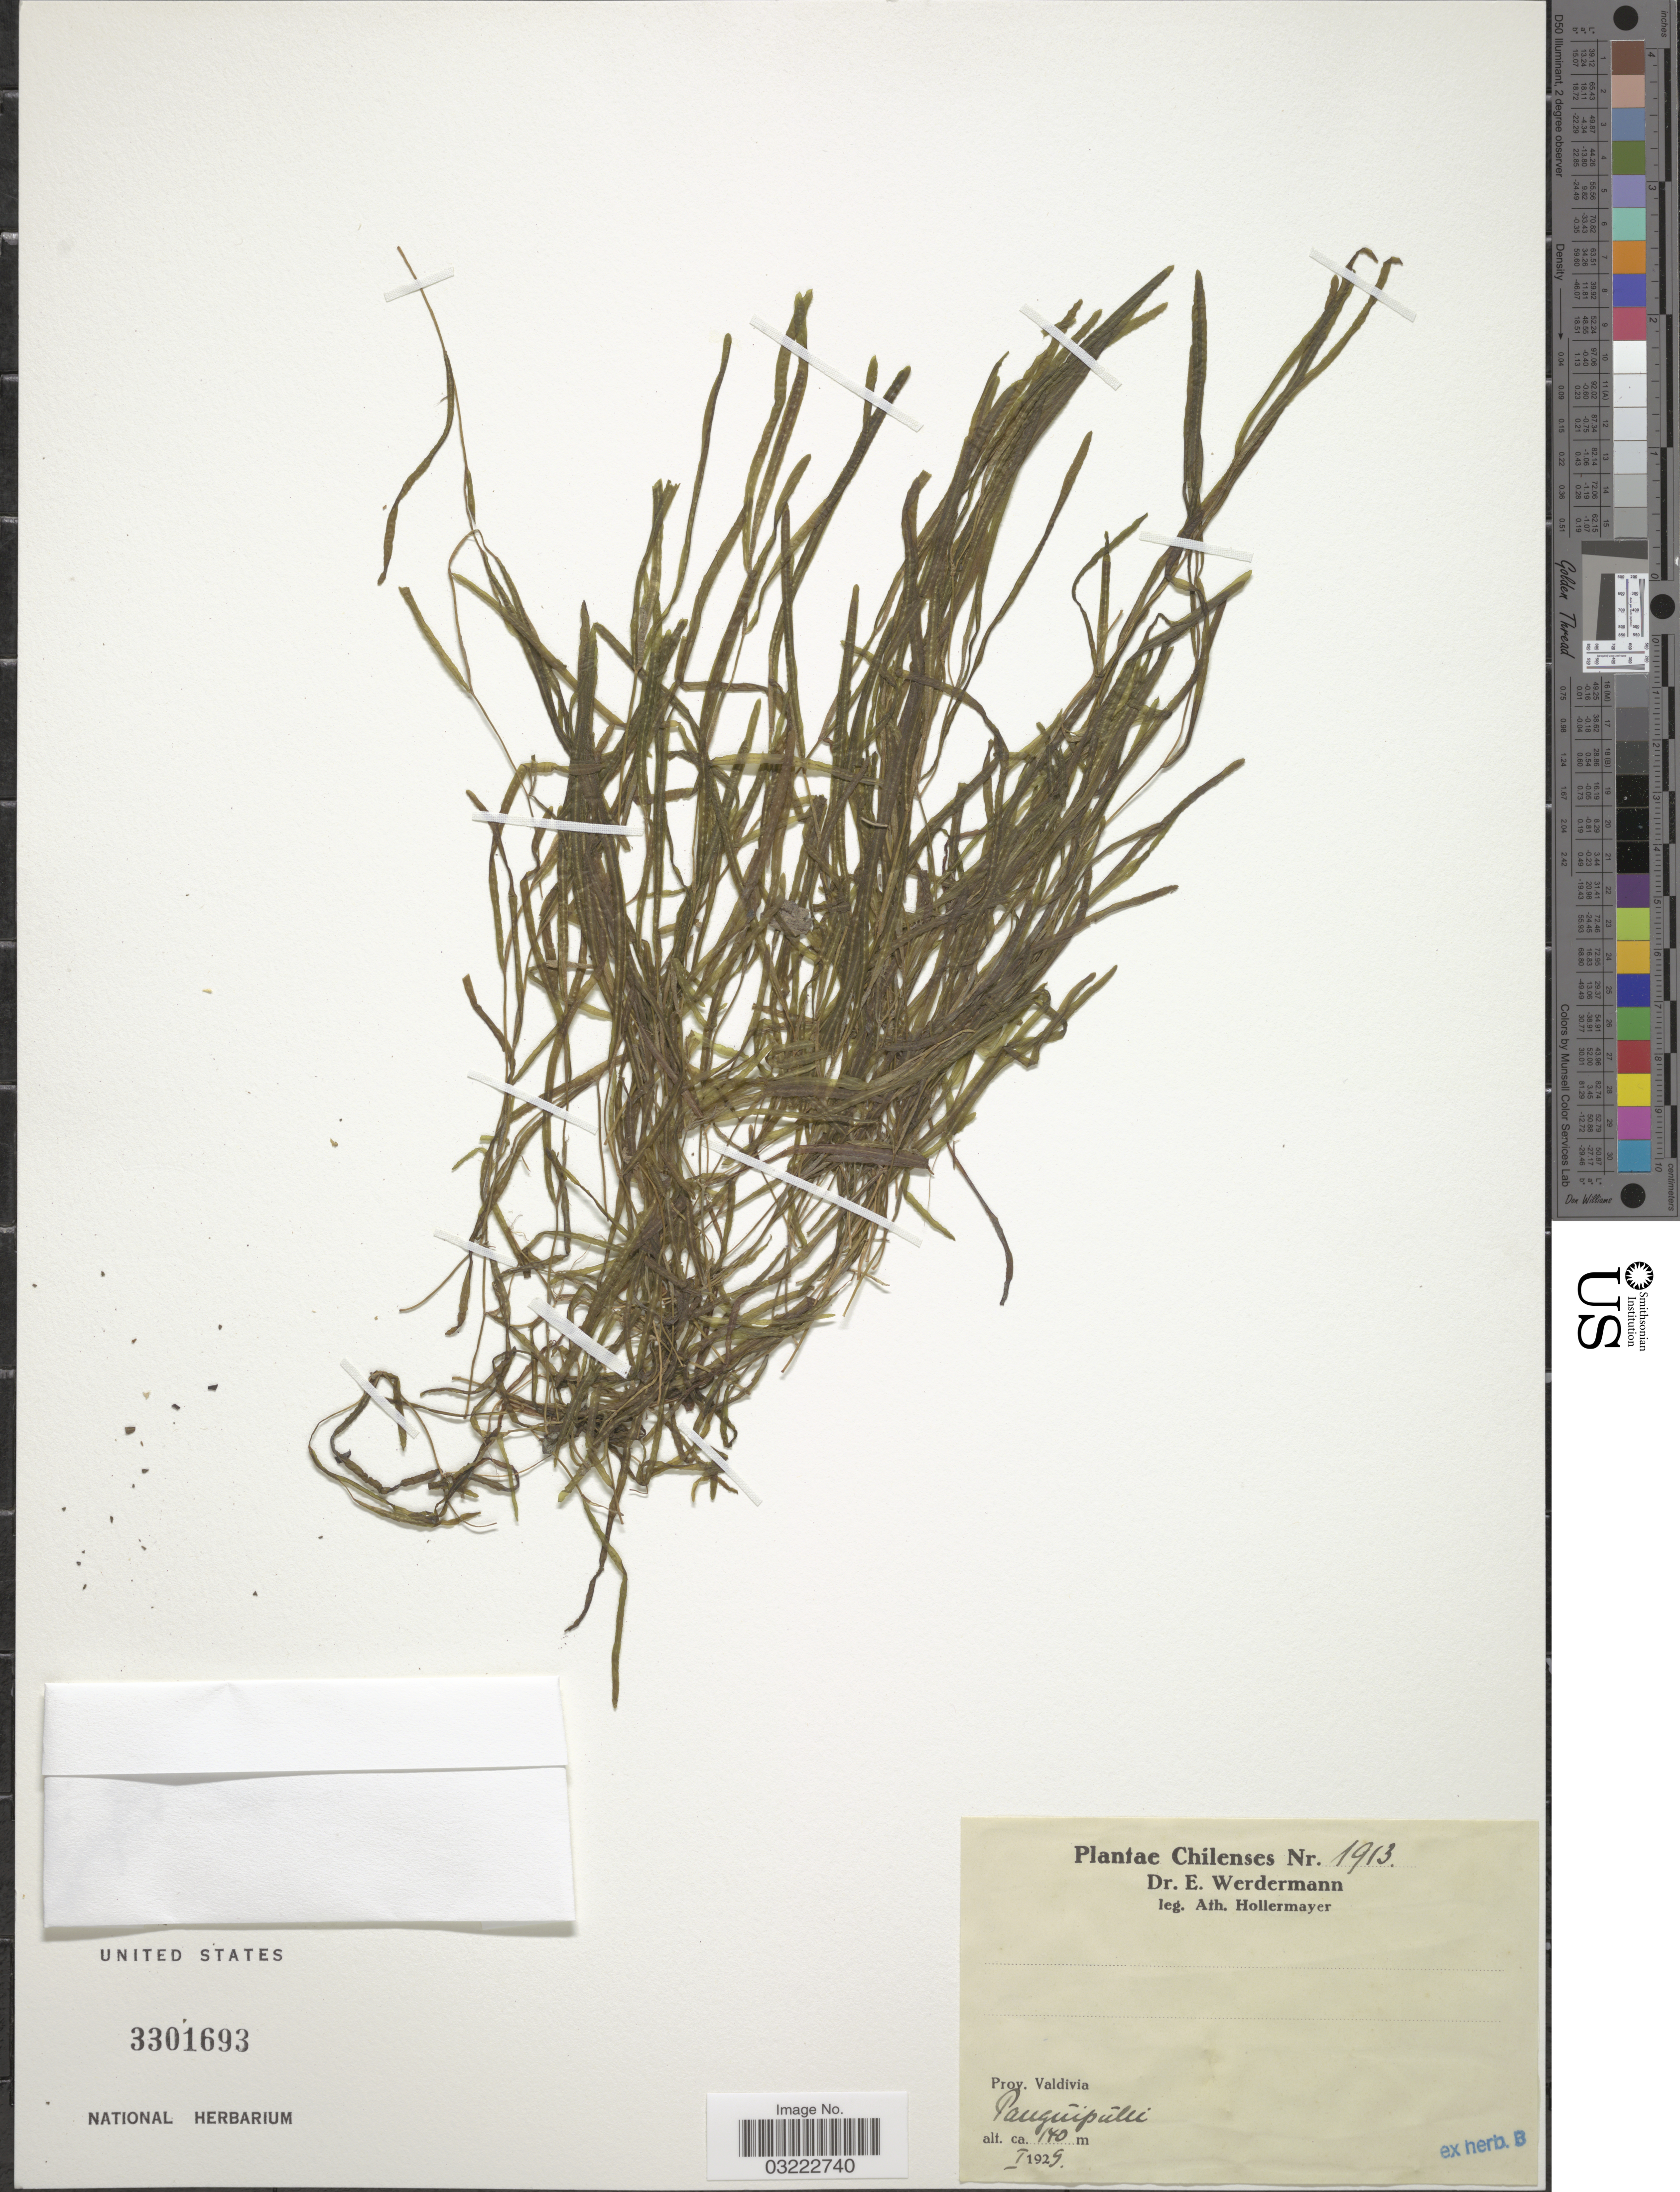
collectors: A. Hollermayer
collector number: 1913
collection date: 1929-01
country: Chile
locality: Prov. Valdivia, Panguipulli.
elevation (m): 140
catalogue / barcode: US 3301693